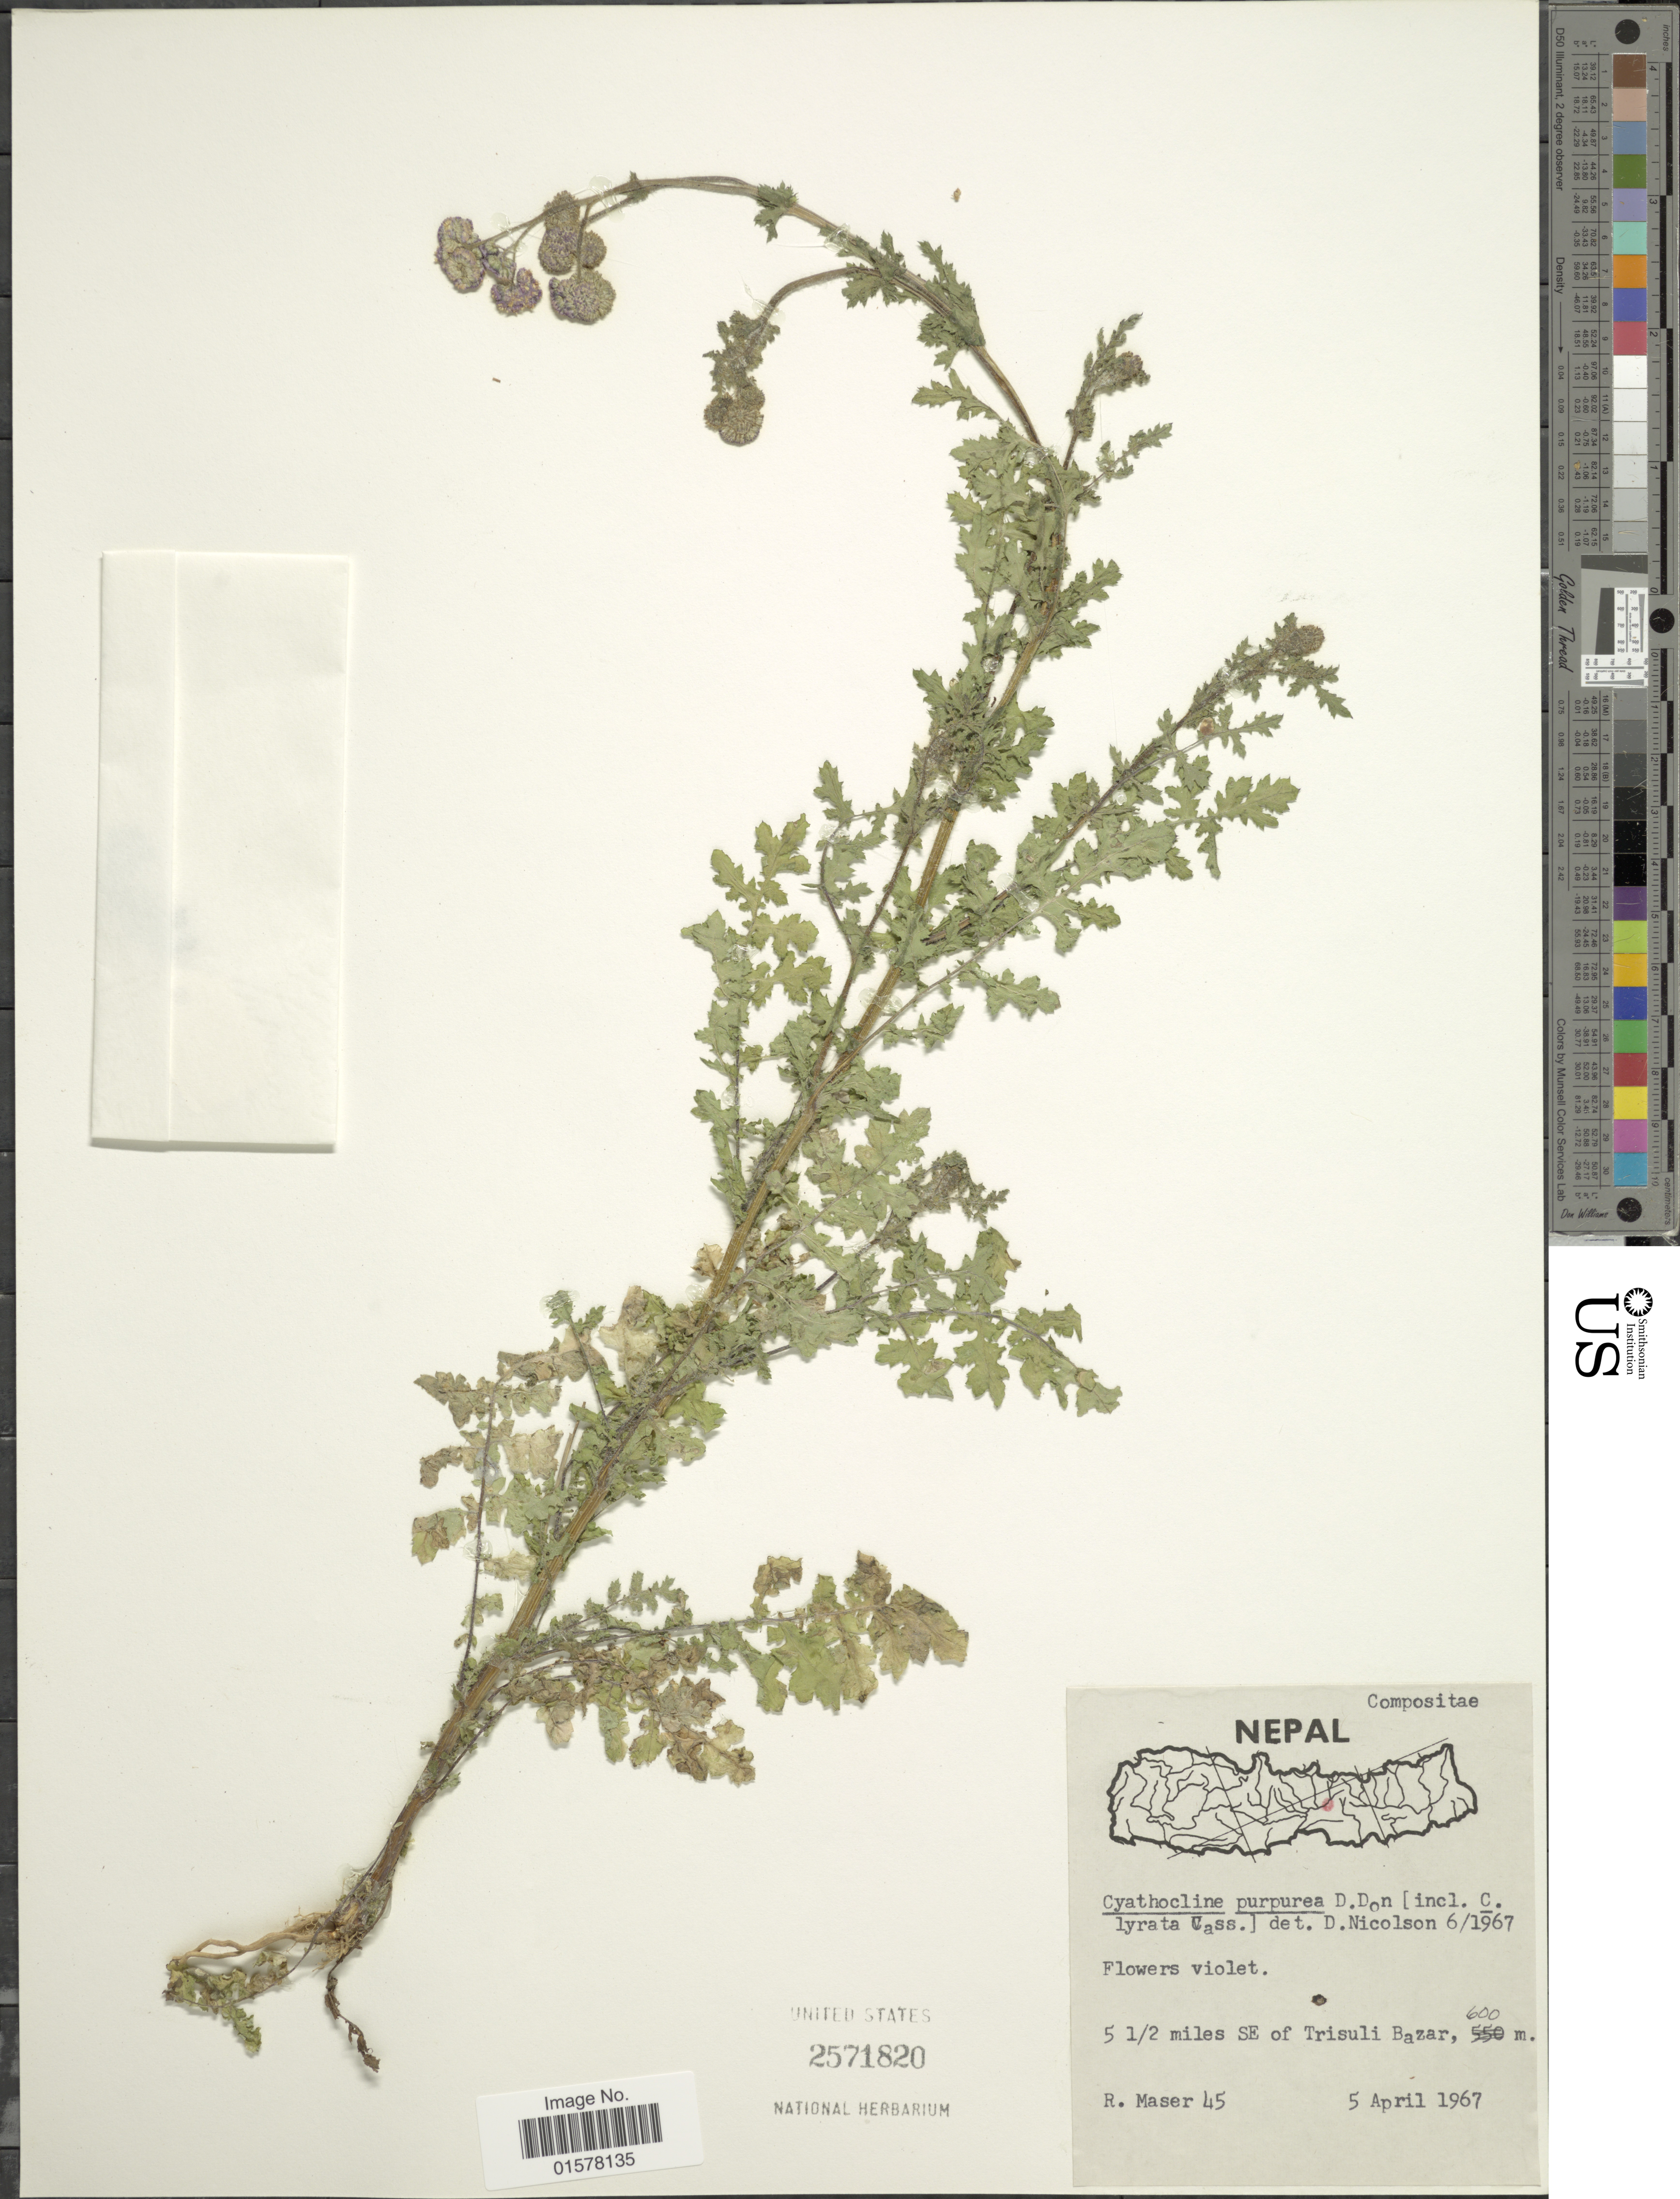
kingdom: Plantae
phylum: Tracheophyta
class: Magnoliopsida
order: Asterales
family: Asteraceae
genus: Cyathocline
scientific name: Cyathocline purpurea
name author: (Buch.-Ham. ex D. Don) Kuntze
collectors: R. Maser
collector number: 45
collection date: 1967-04-05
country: Nepal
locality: Nepal. 5 1/2 miles SE of Trisuli Bazar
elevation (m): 600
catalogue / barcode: US 2571820